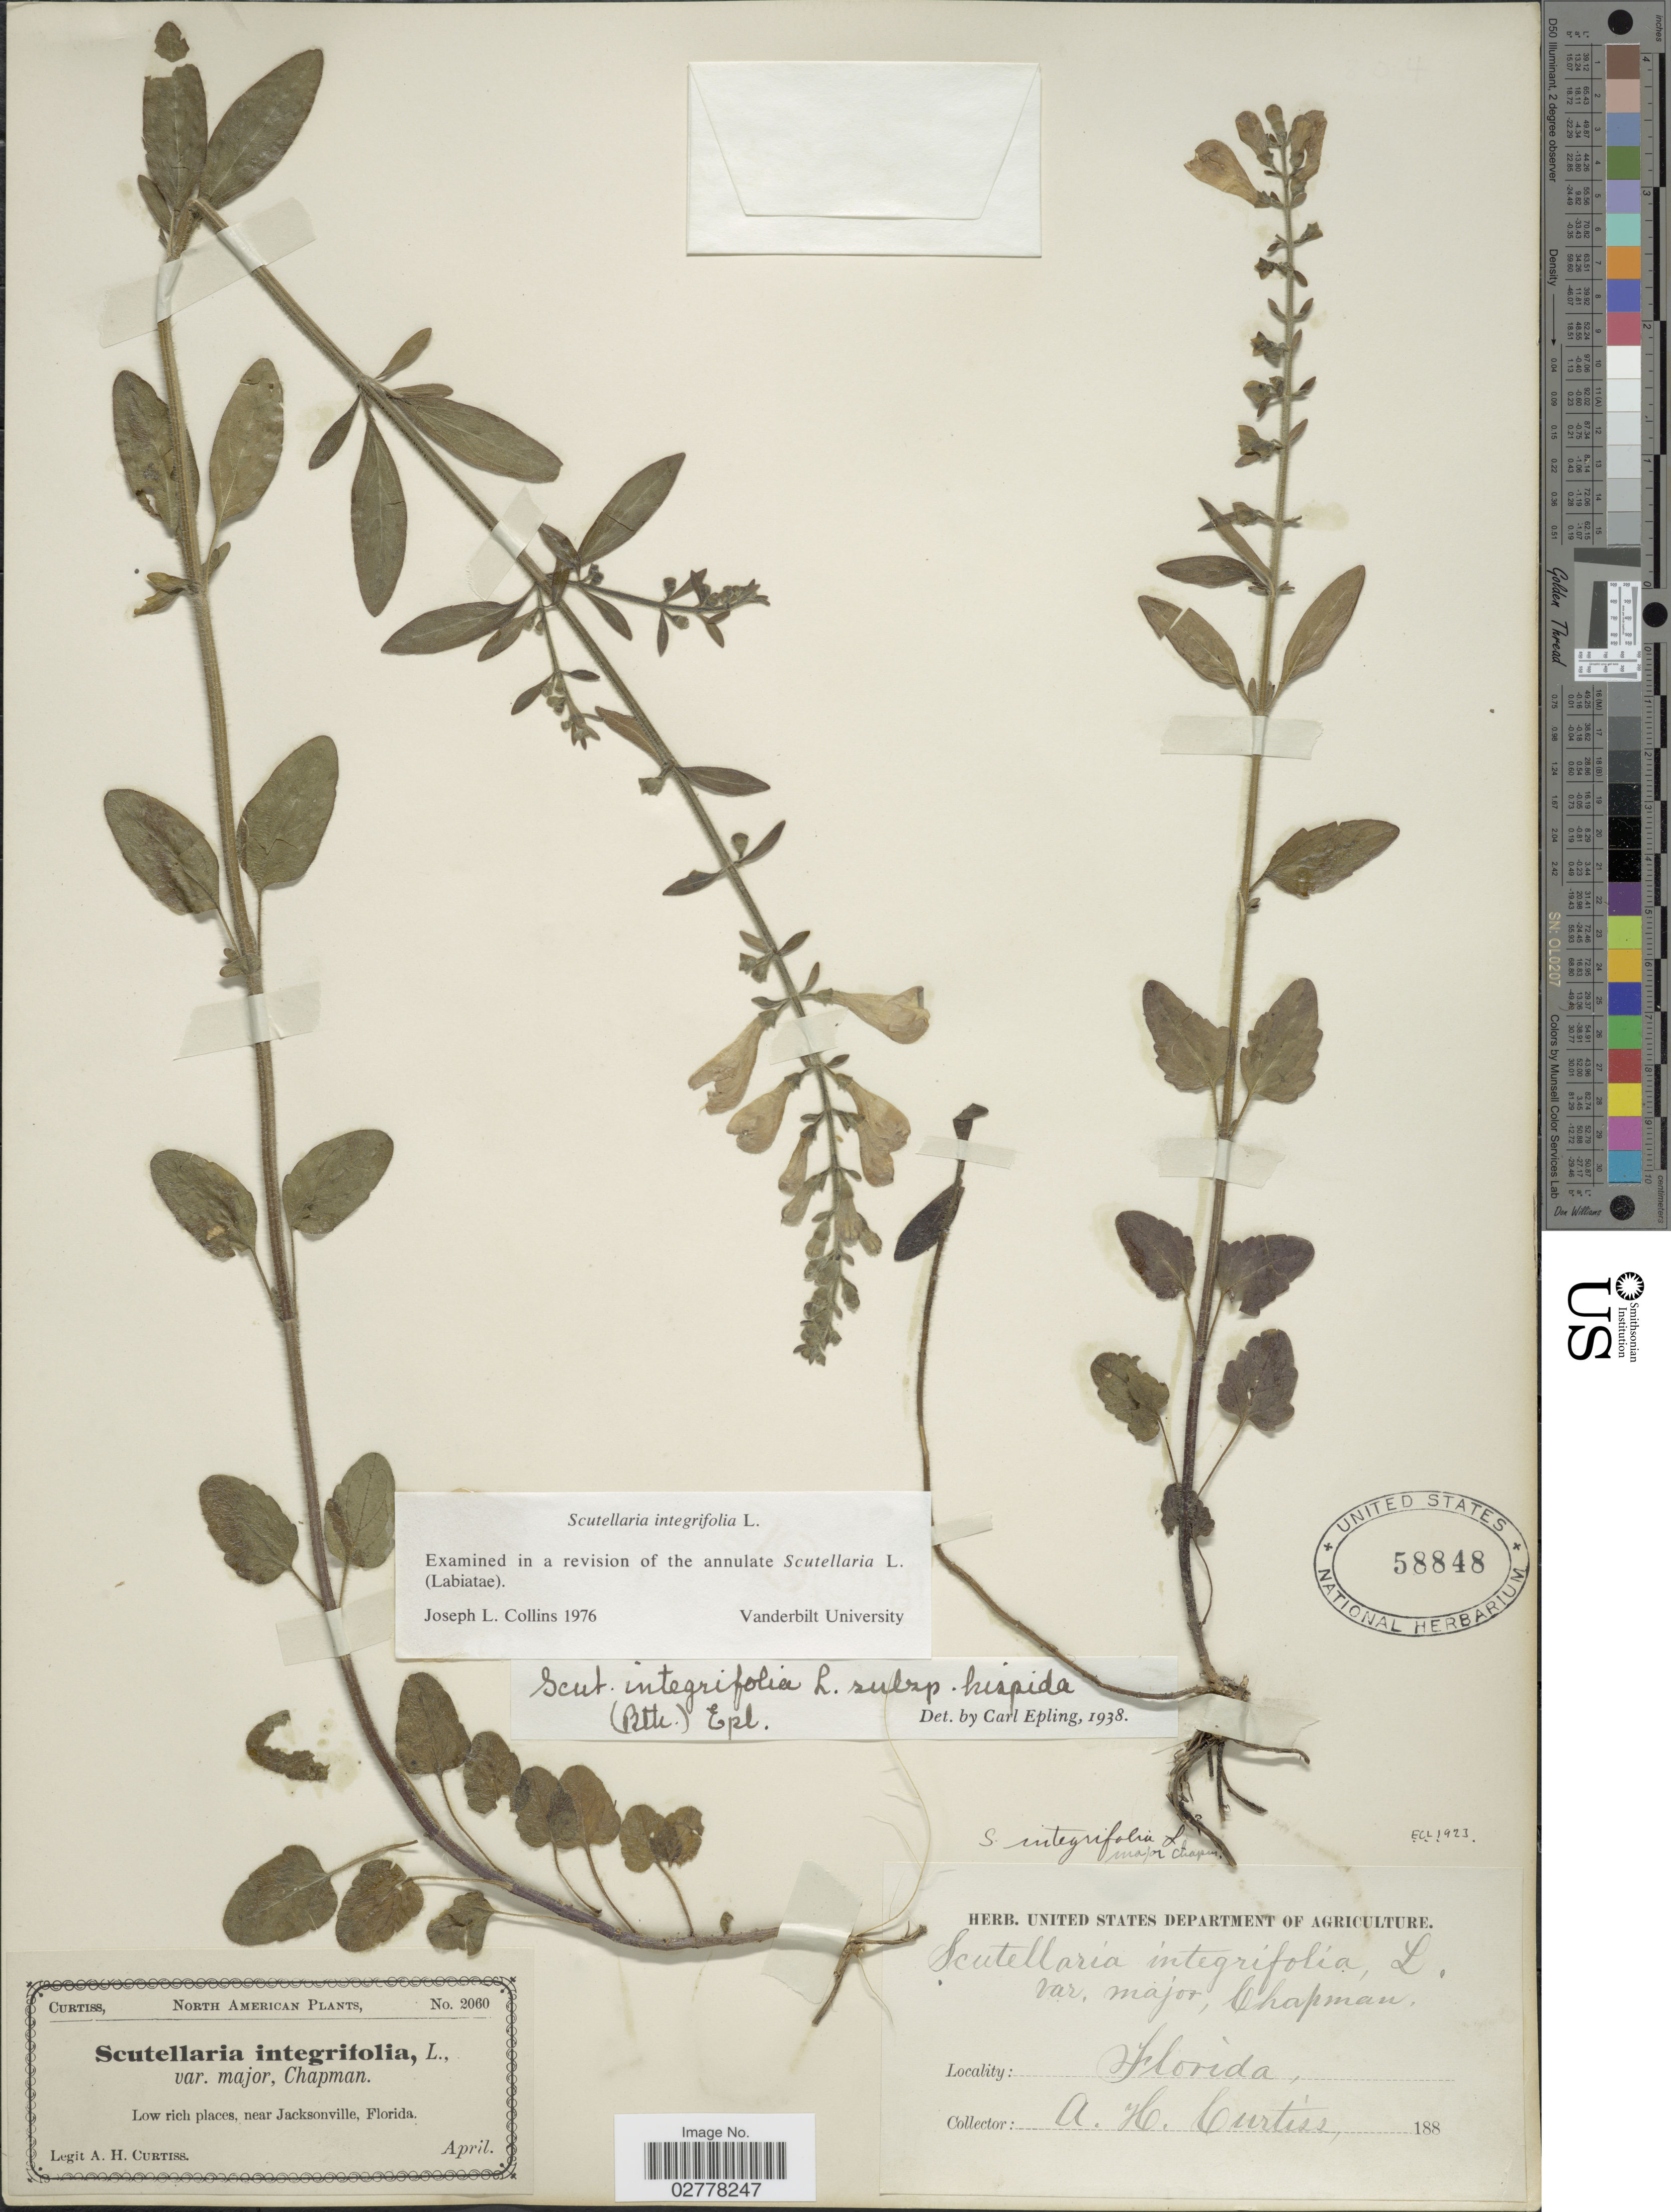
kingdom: Plantae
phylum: Tracheophyta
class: Magnoliopsida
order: Lamiales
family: Lamiaceae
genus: Scutellaria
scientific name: Scutellaria integrifolia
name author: L.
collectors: A. H. Curtiss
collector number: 2060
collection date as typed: April 188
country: United States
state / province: Florida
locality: North American. Low rich places, near Jacksonville.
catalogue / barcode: US 58848